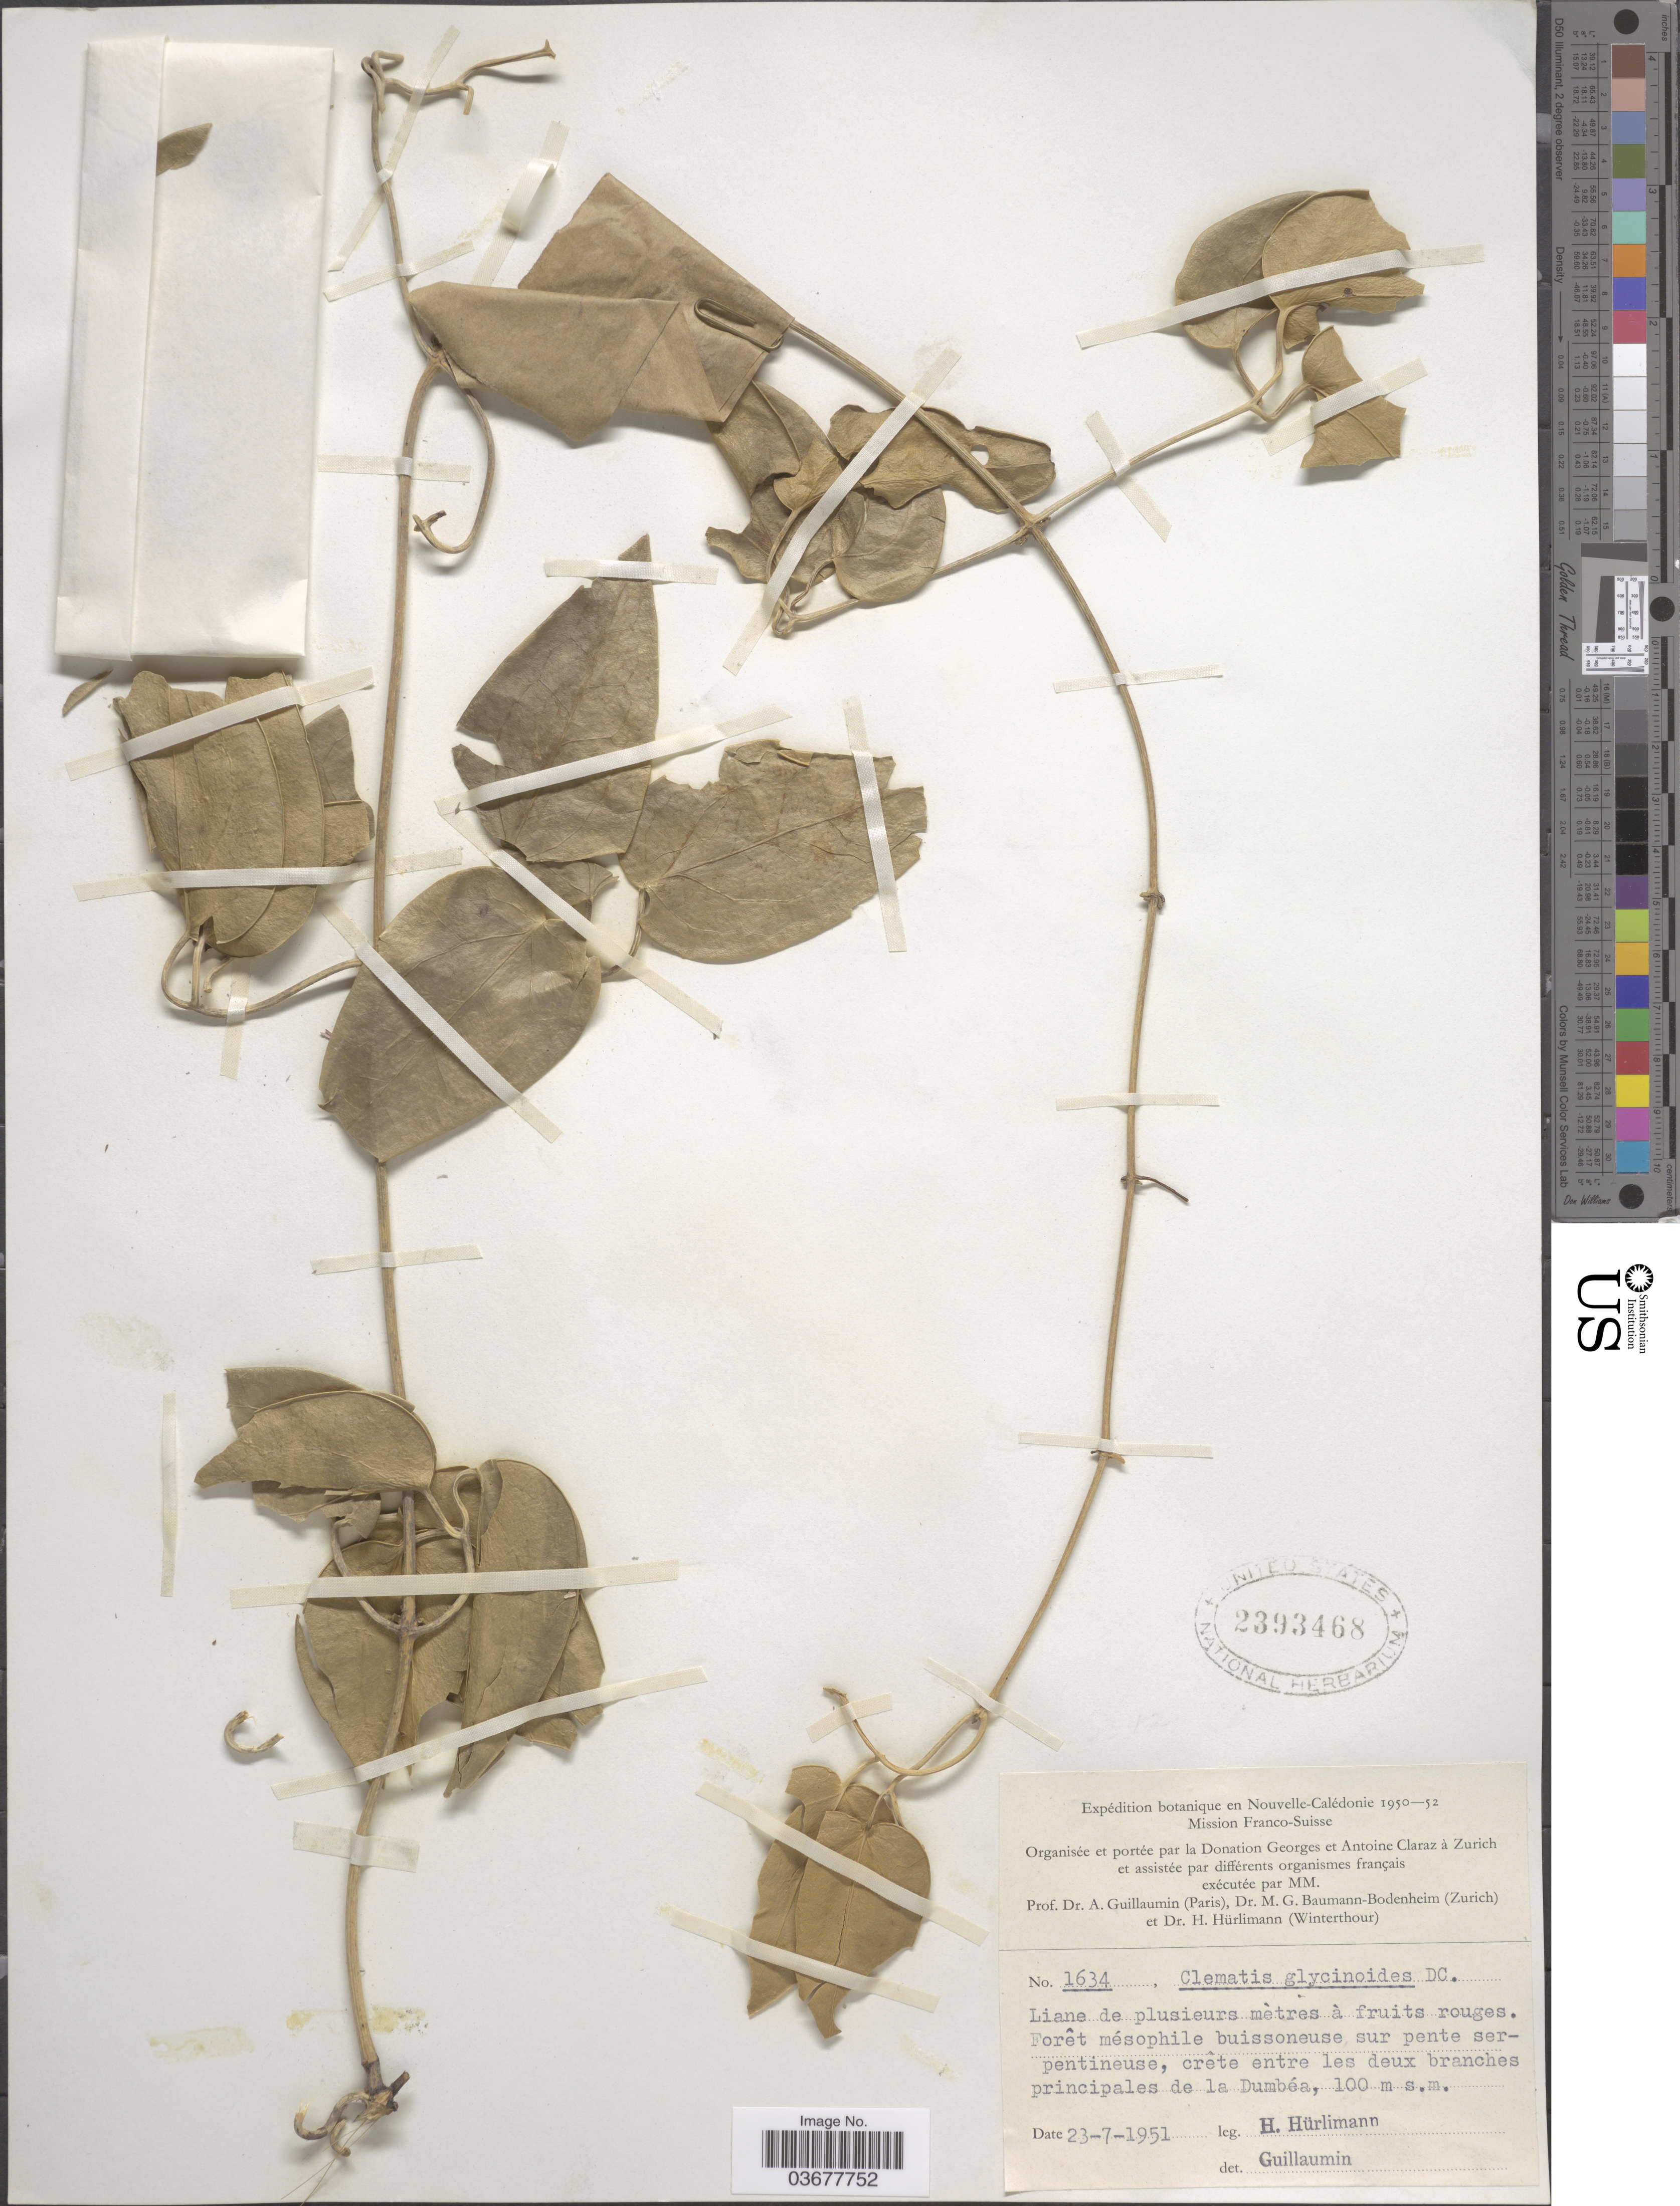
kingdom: Plantae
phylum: Tracheophyta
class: Magnoliopsida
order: Ranunculales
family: Ranunculaceae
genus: Clematis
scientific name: Clematis glycinoides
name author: DC.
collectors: H. Hürlimann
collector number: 1634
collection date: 1951-07-23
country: New Caledonia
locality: Crête entre les deux branches principales de la Dumbéa.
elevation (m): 100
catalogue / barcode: US 2393468